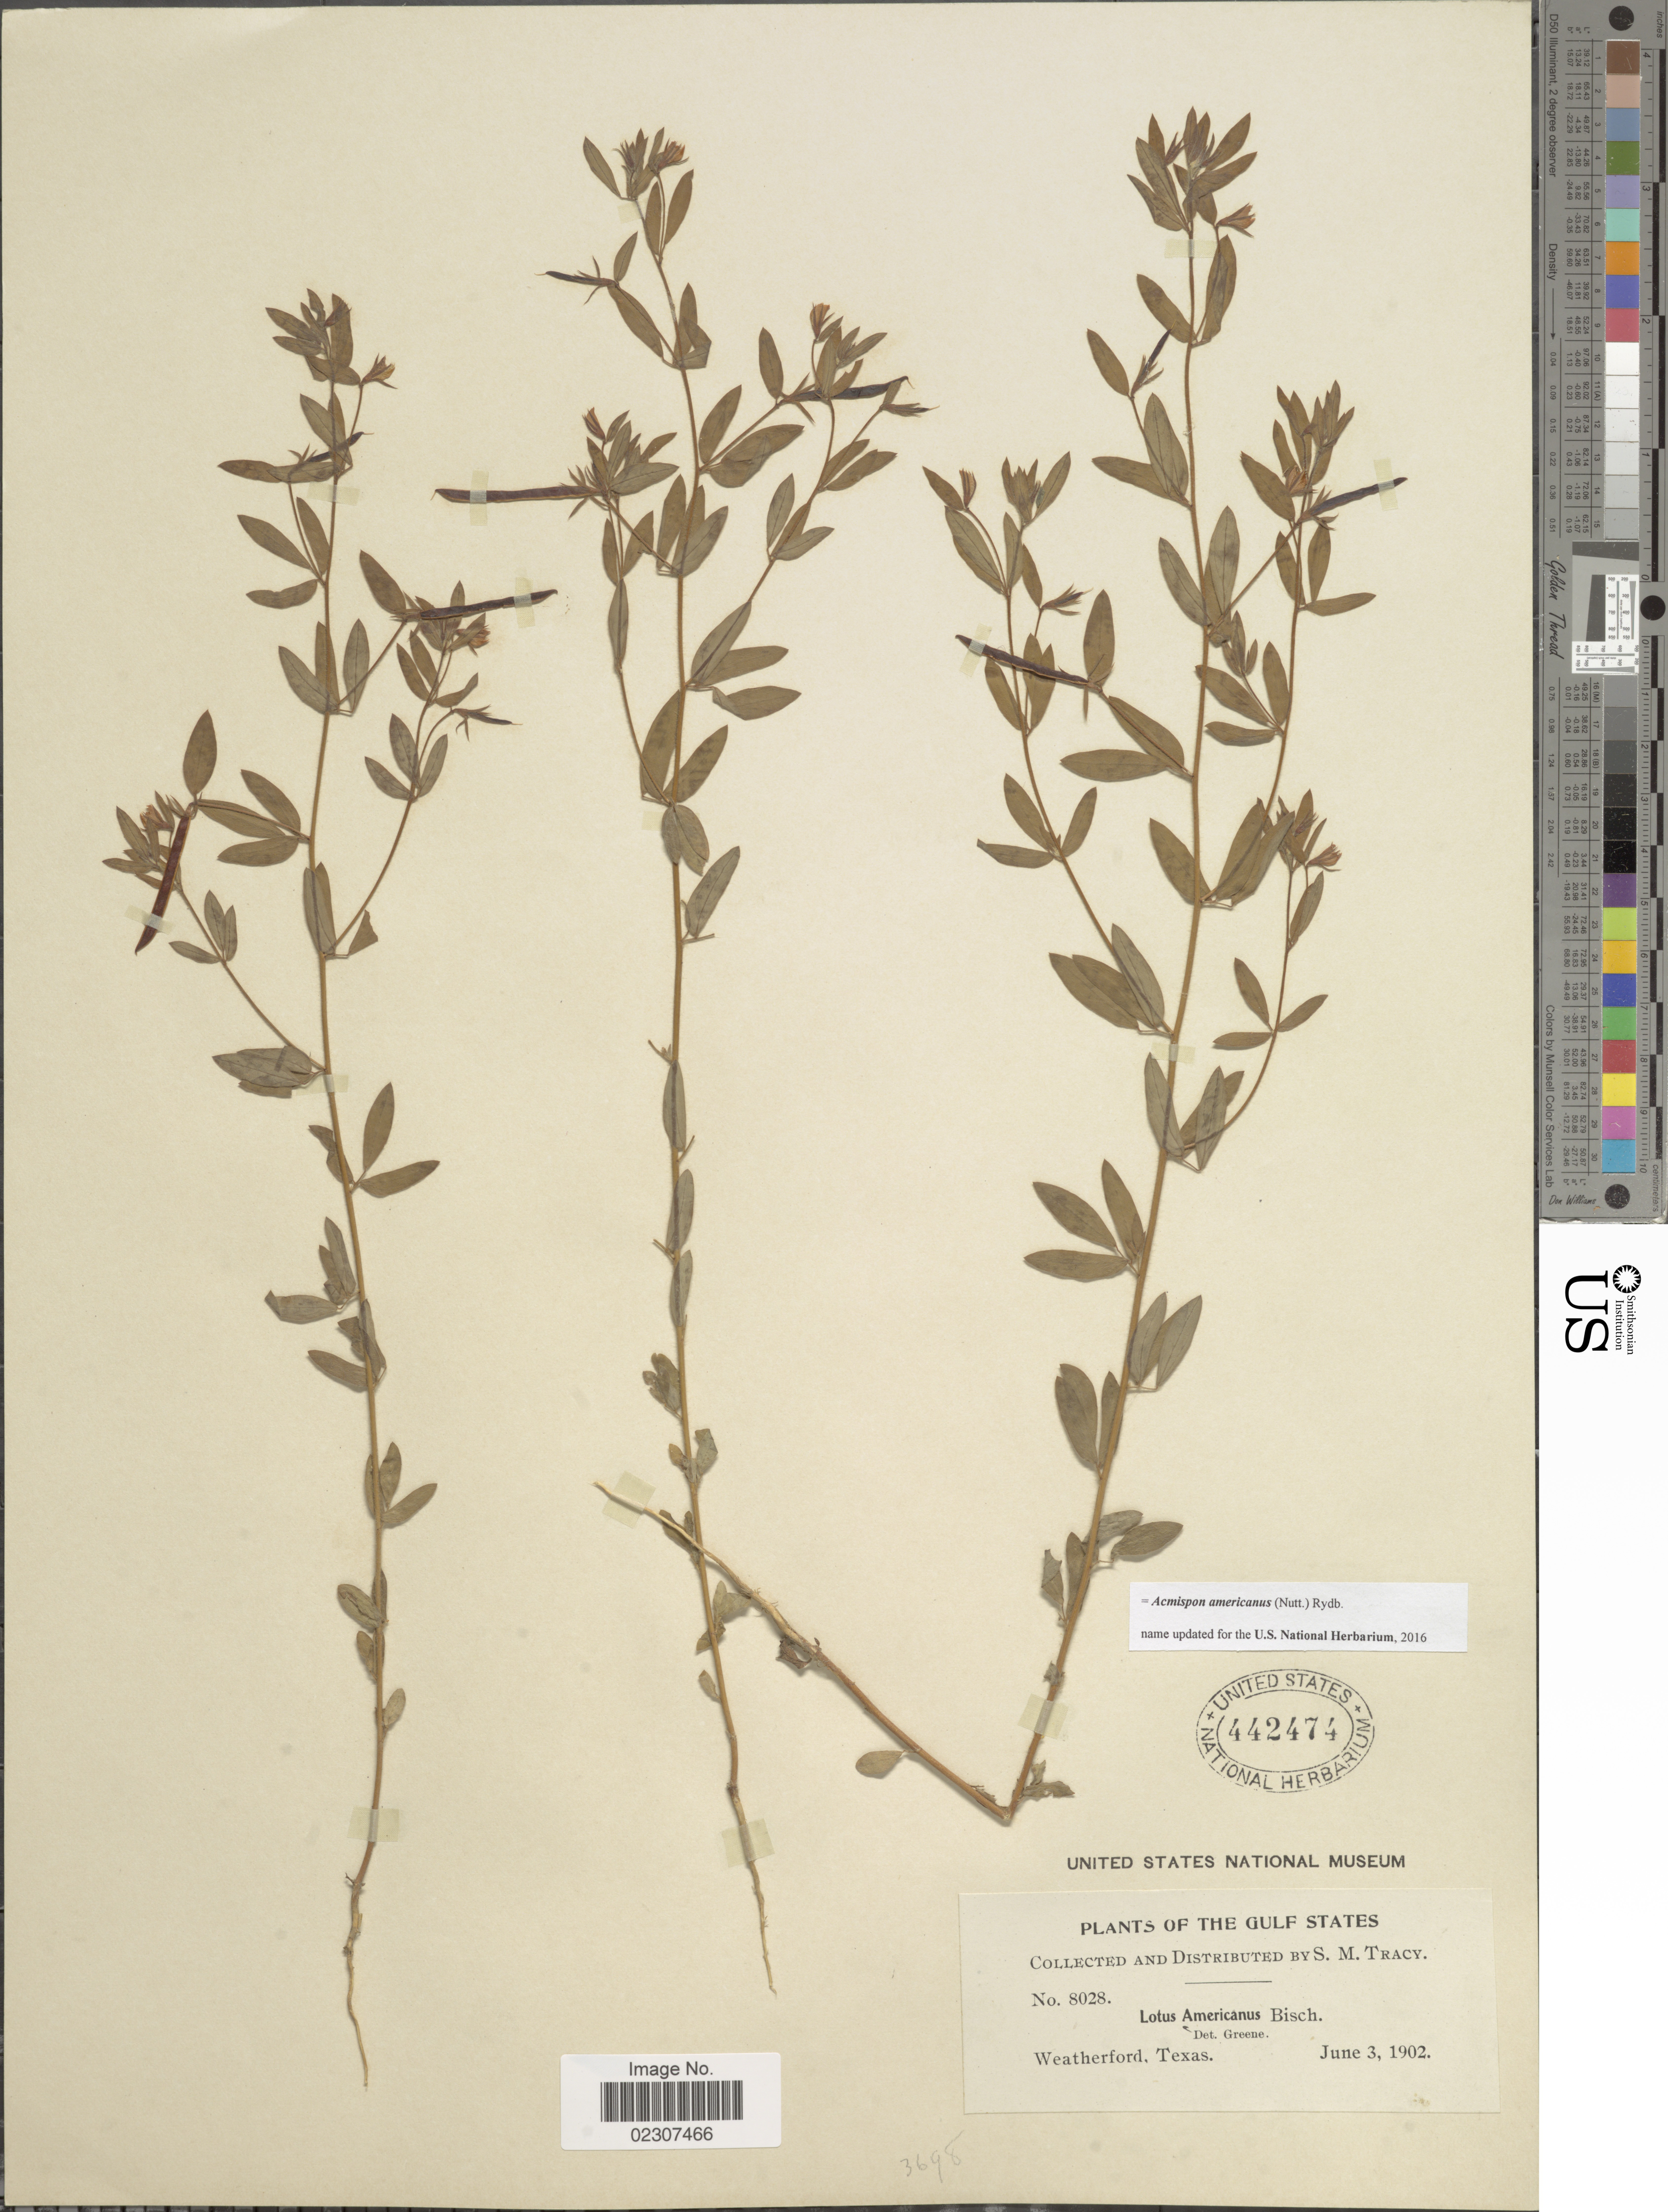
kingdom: Plantae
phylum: Tracheophyta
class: Magnoliopsida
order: Fabales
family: Fabaceae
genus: Acmispon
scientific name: Acmispon americanus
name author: (Nutt.) Rydb.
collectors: S. M. Tracy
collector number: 8028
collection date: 1902-06-03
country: United States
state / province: Texas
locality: The Gulf States, Weatherford, Texas.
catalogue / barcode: US 442474